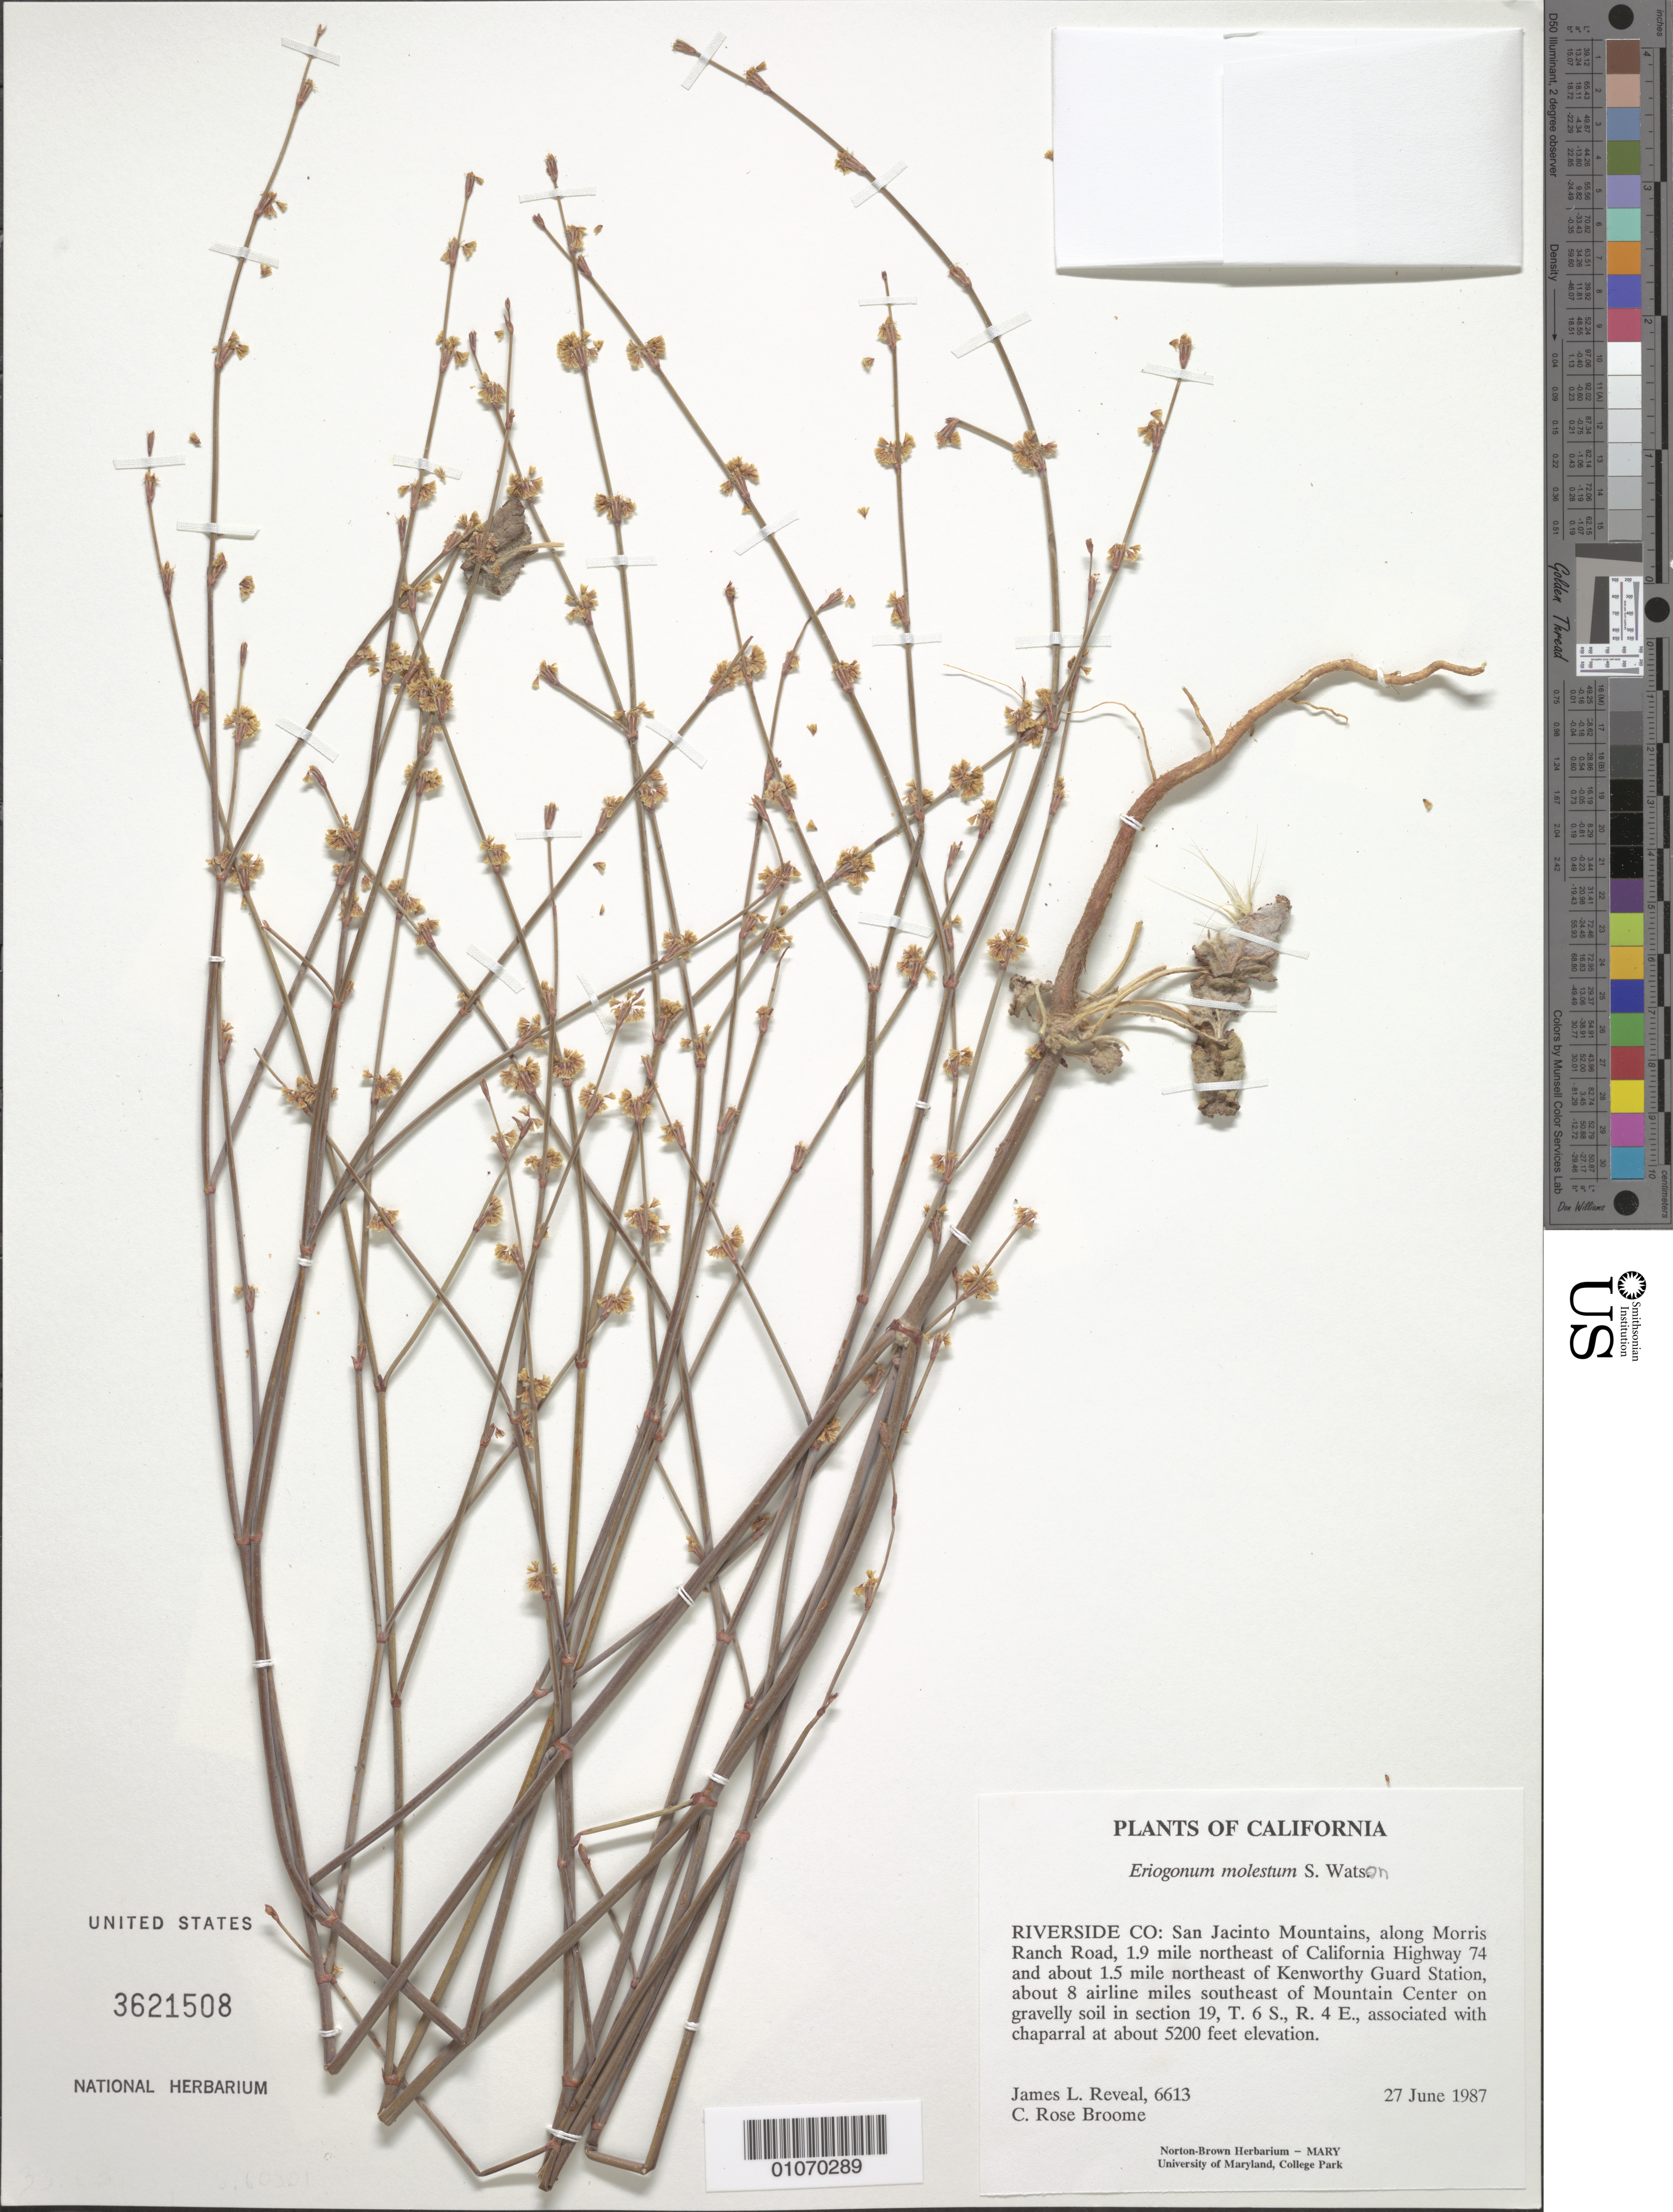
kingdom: Plantae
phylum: Tracheophyta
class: Magnoliopsida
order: Caryophyllales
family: Polygonaceae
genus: Eriogonum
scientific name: Eriogonum molestum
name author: S. Watson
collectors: J. L. Reveal & C. R. Broome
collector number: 6613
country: United States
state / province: California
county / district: Riverside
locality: San Jacinto Mts., along Morris Ranch Road, NE of California hwy 74 and NE of Kenworthy Guard Station, SE of Mountain Center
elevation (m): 1585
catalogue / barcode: US 3621508